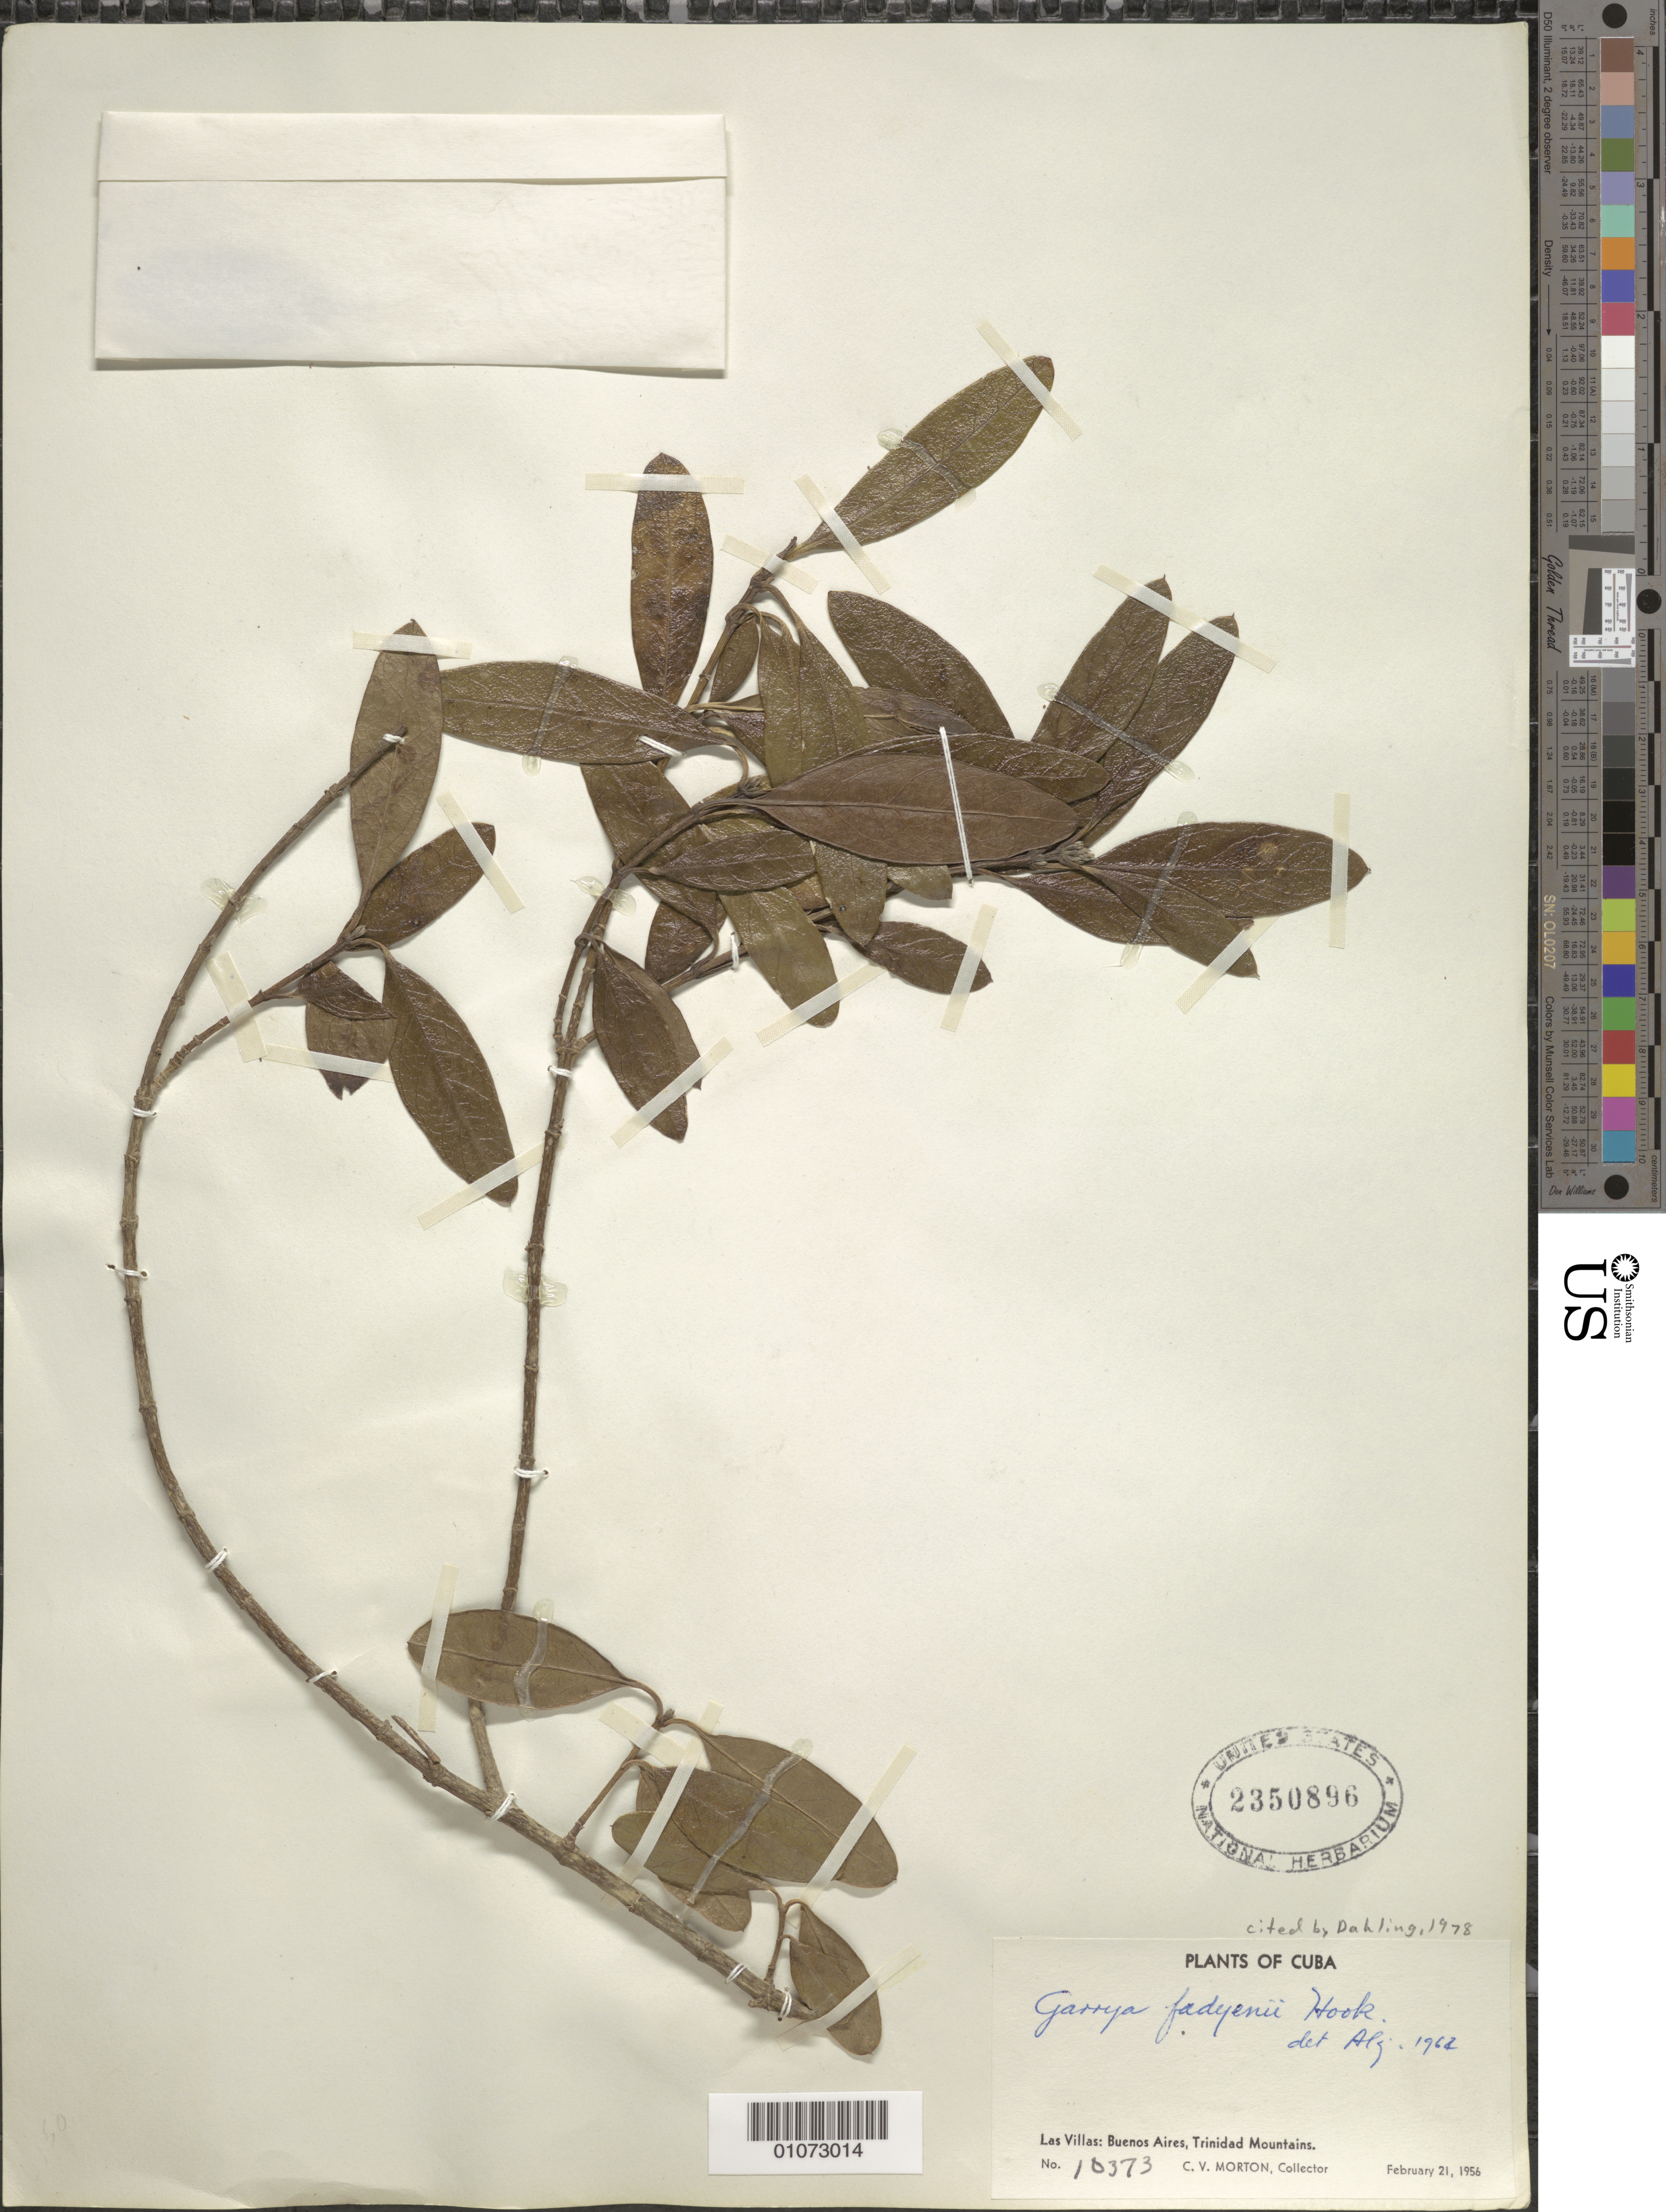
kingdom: Plantae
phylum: Tracheophyta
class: Magnoliopsida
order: Garryales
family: Garryaceae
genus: Garrya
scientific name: Garrya fadyenii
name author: Hook.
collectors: C. V. Morton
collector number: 10373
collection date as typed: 21 Feb 1956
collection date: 1956-02-21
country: Cuba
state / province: Las Villas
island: Cuba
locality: Las Villas: Buenos Aires, Trinidad Mountains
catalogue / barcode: US 2350896